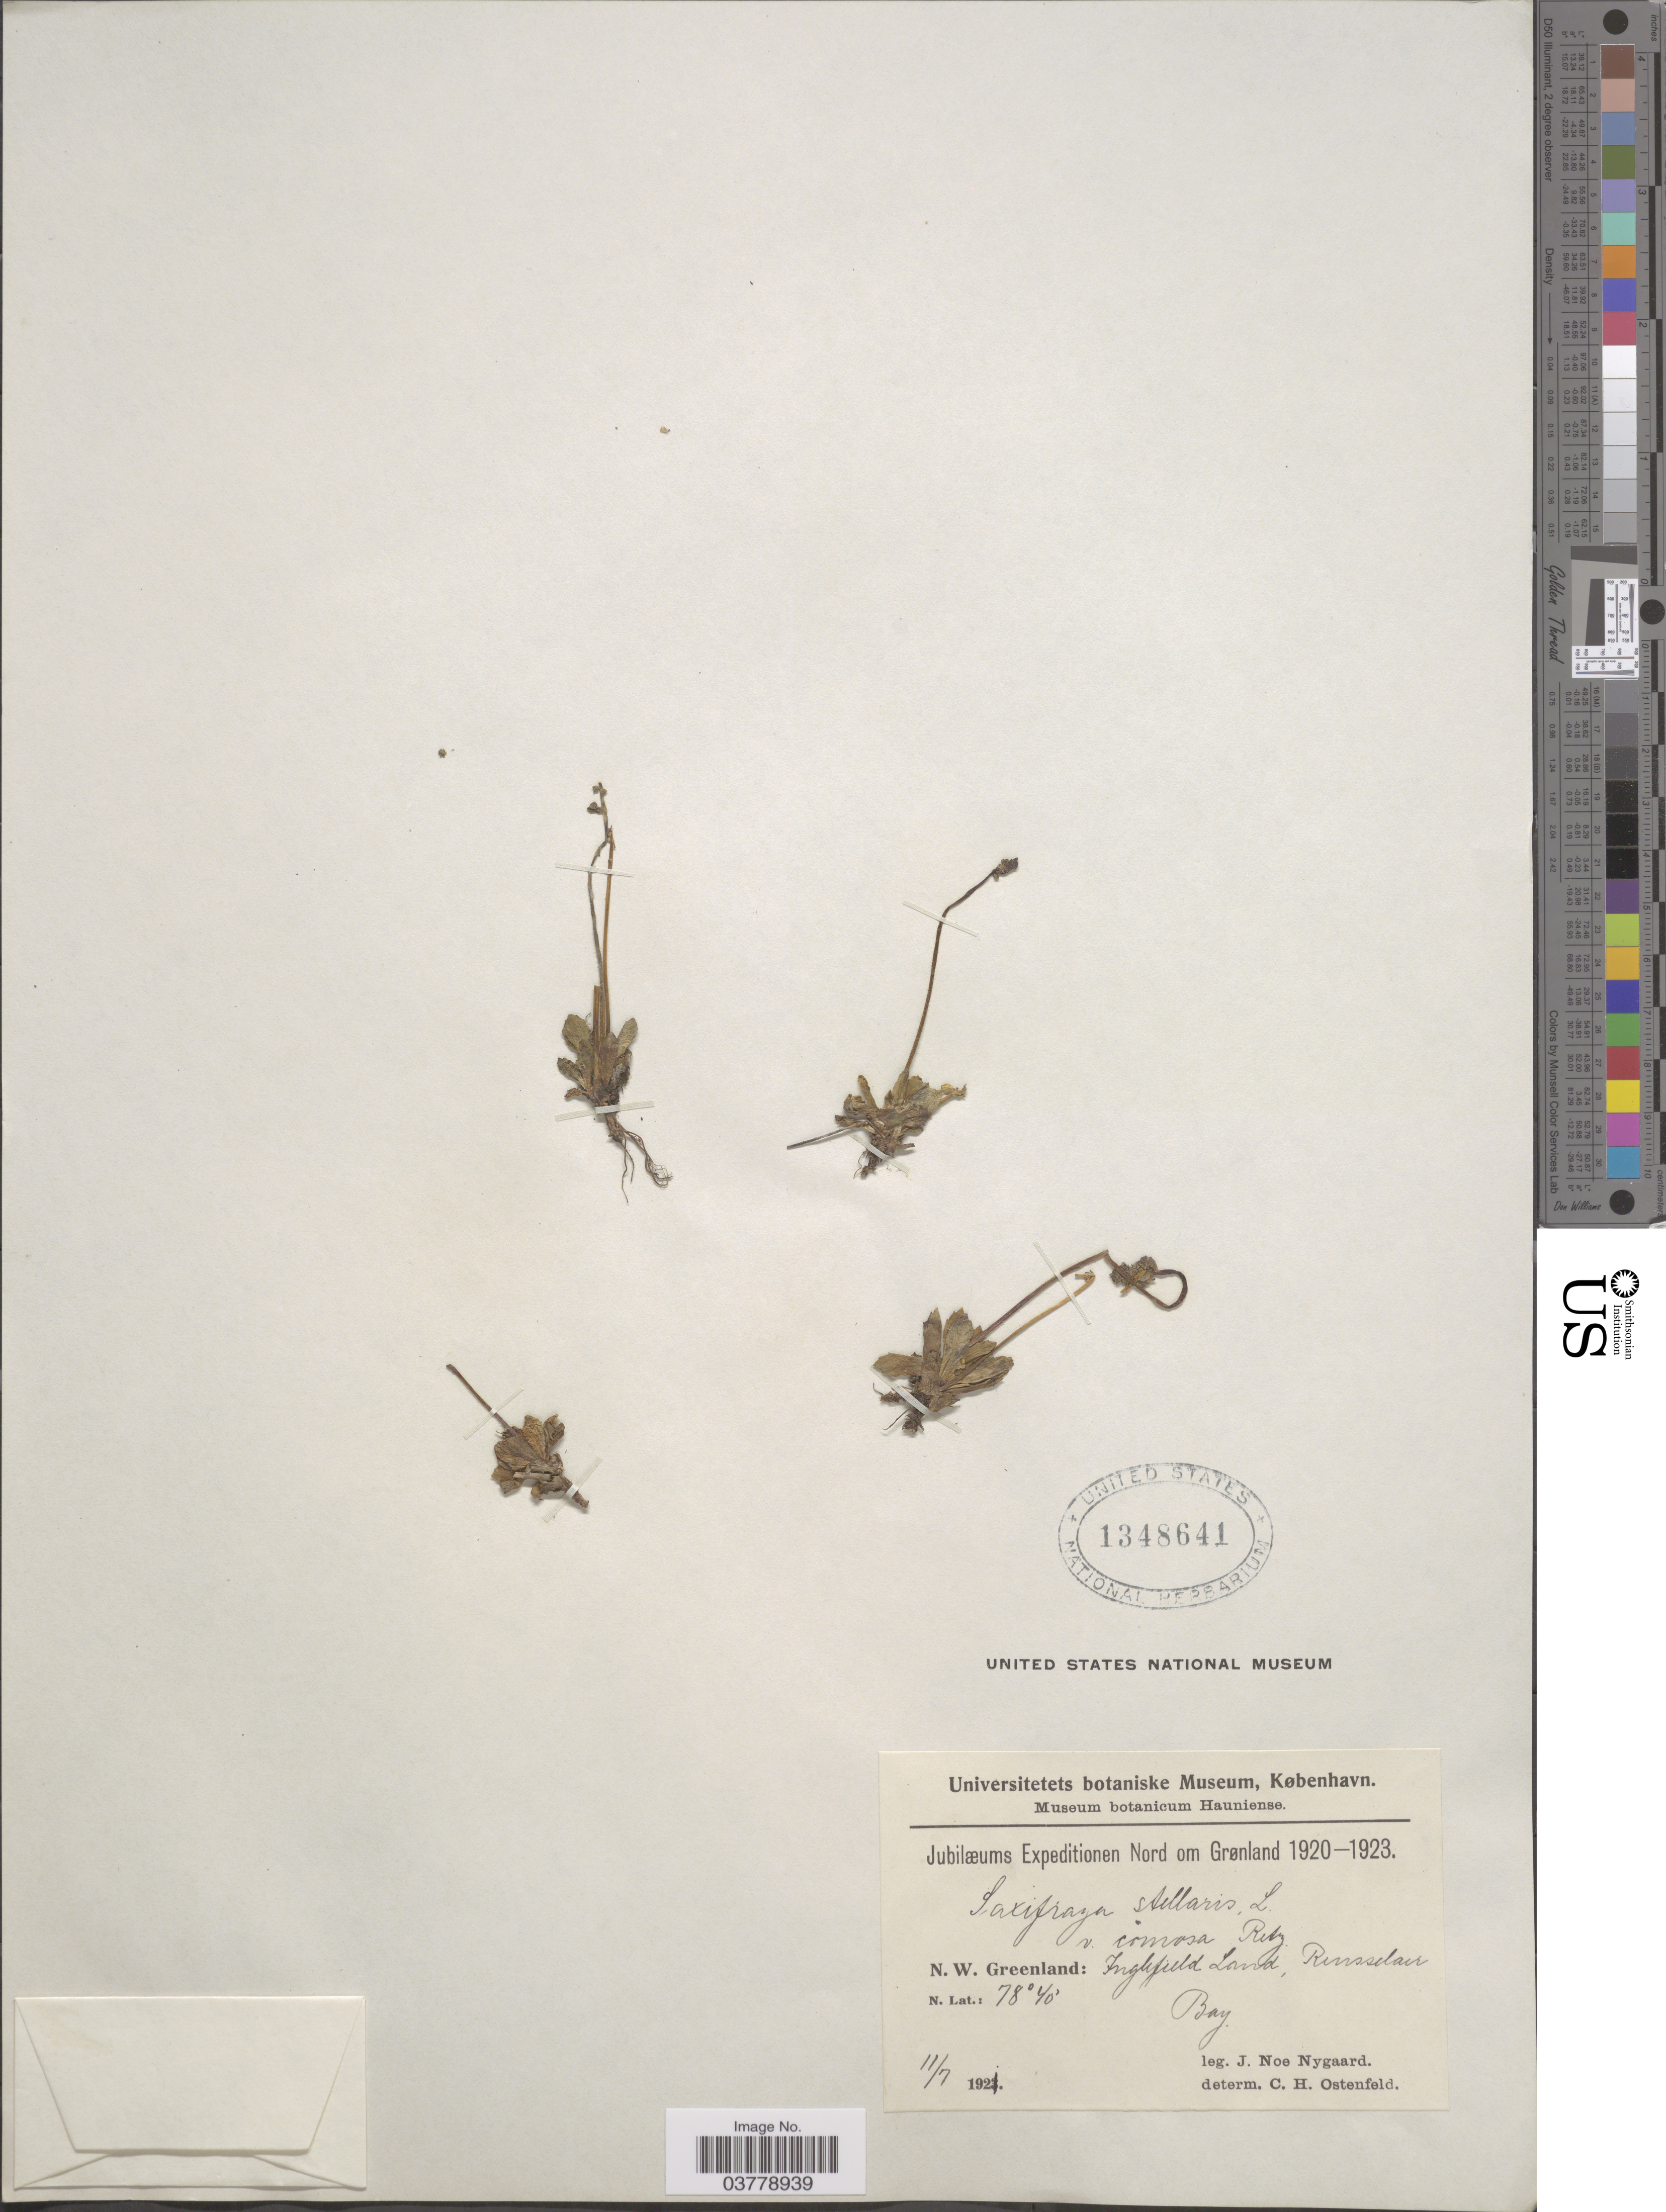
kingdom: Plantae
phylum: Tracheophyta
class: Magnoliopsida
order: Saxifragales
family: Saxifragaceae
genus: Micranthes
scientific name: Micranthes foliolosa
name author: (R. Br.) Gornall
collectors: J. Nygaard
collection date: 1921-07-11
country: Greenland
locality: Nord om Grønland. N. W. Greenland: Inglefield Land, Rensselaer Bay.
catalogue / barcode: US 1348641